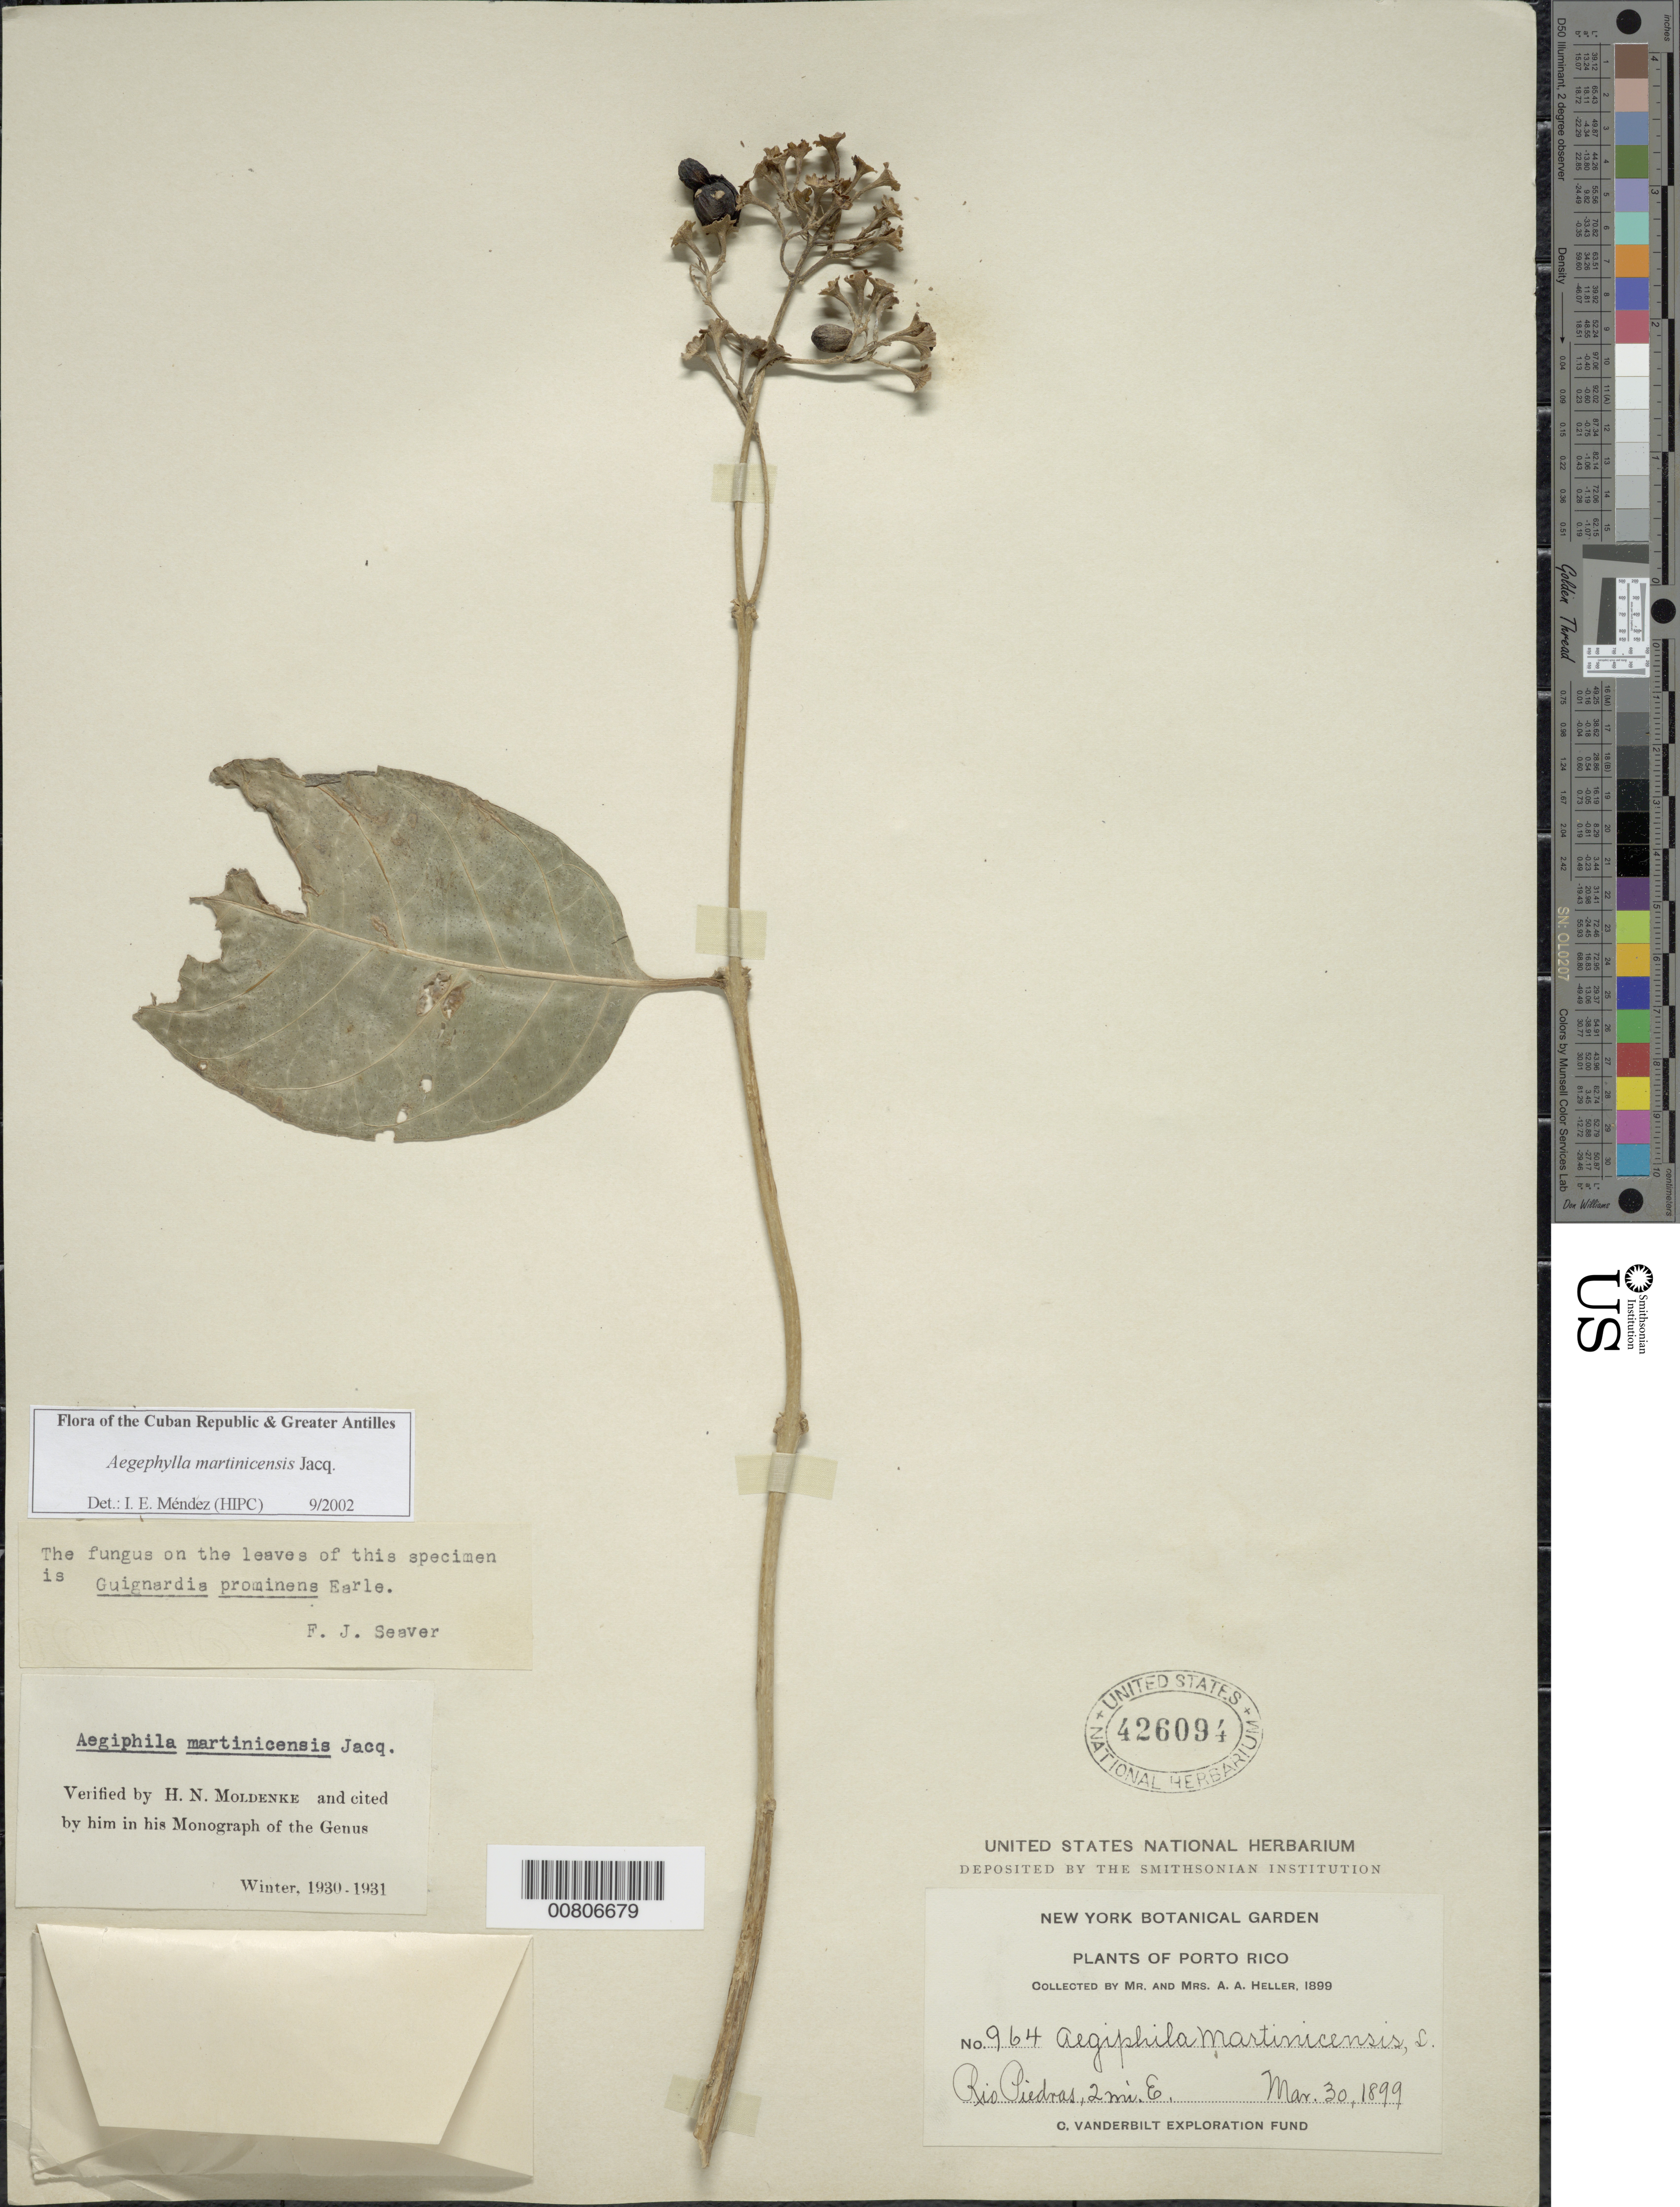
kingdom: Plantae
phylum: Tracheophyta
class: Magnoliopsida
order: Lamiales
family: Lamiaceae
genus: Aegiphila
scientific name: Aegiphila martinicensis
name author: Jacq.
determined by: Méndez, Isidro E., (HIPC)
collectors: A. A. Heller & E. G. Heller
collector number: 964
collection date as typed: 30 Mar 1899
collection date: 1899-03-30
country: Puerto Rico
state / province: San Juan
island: Puerto Rico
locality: Río Piedras, 2 miles E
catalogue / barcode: US 426094